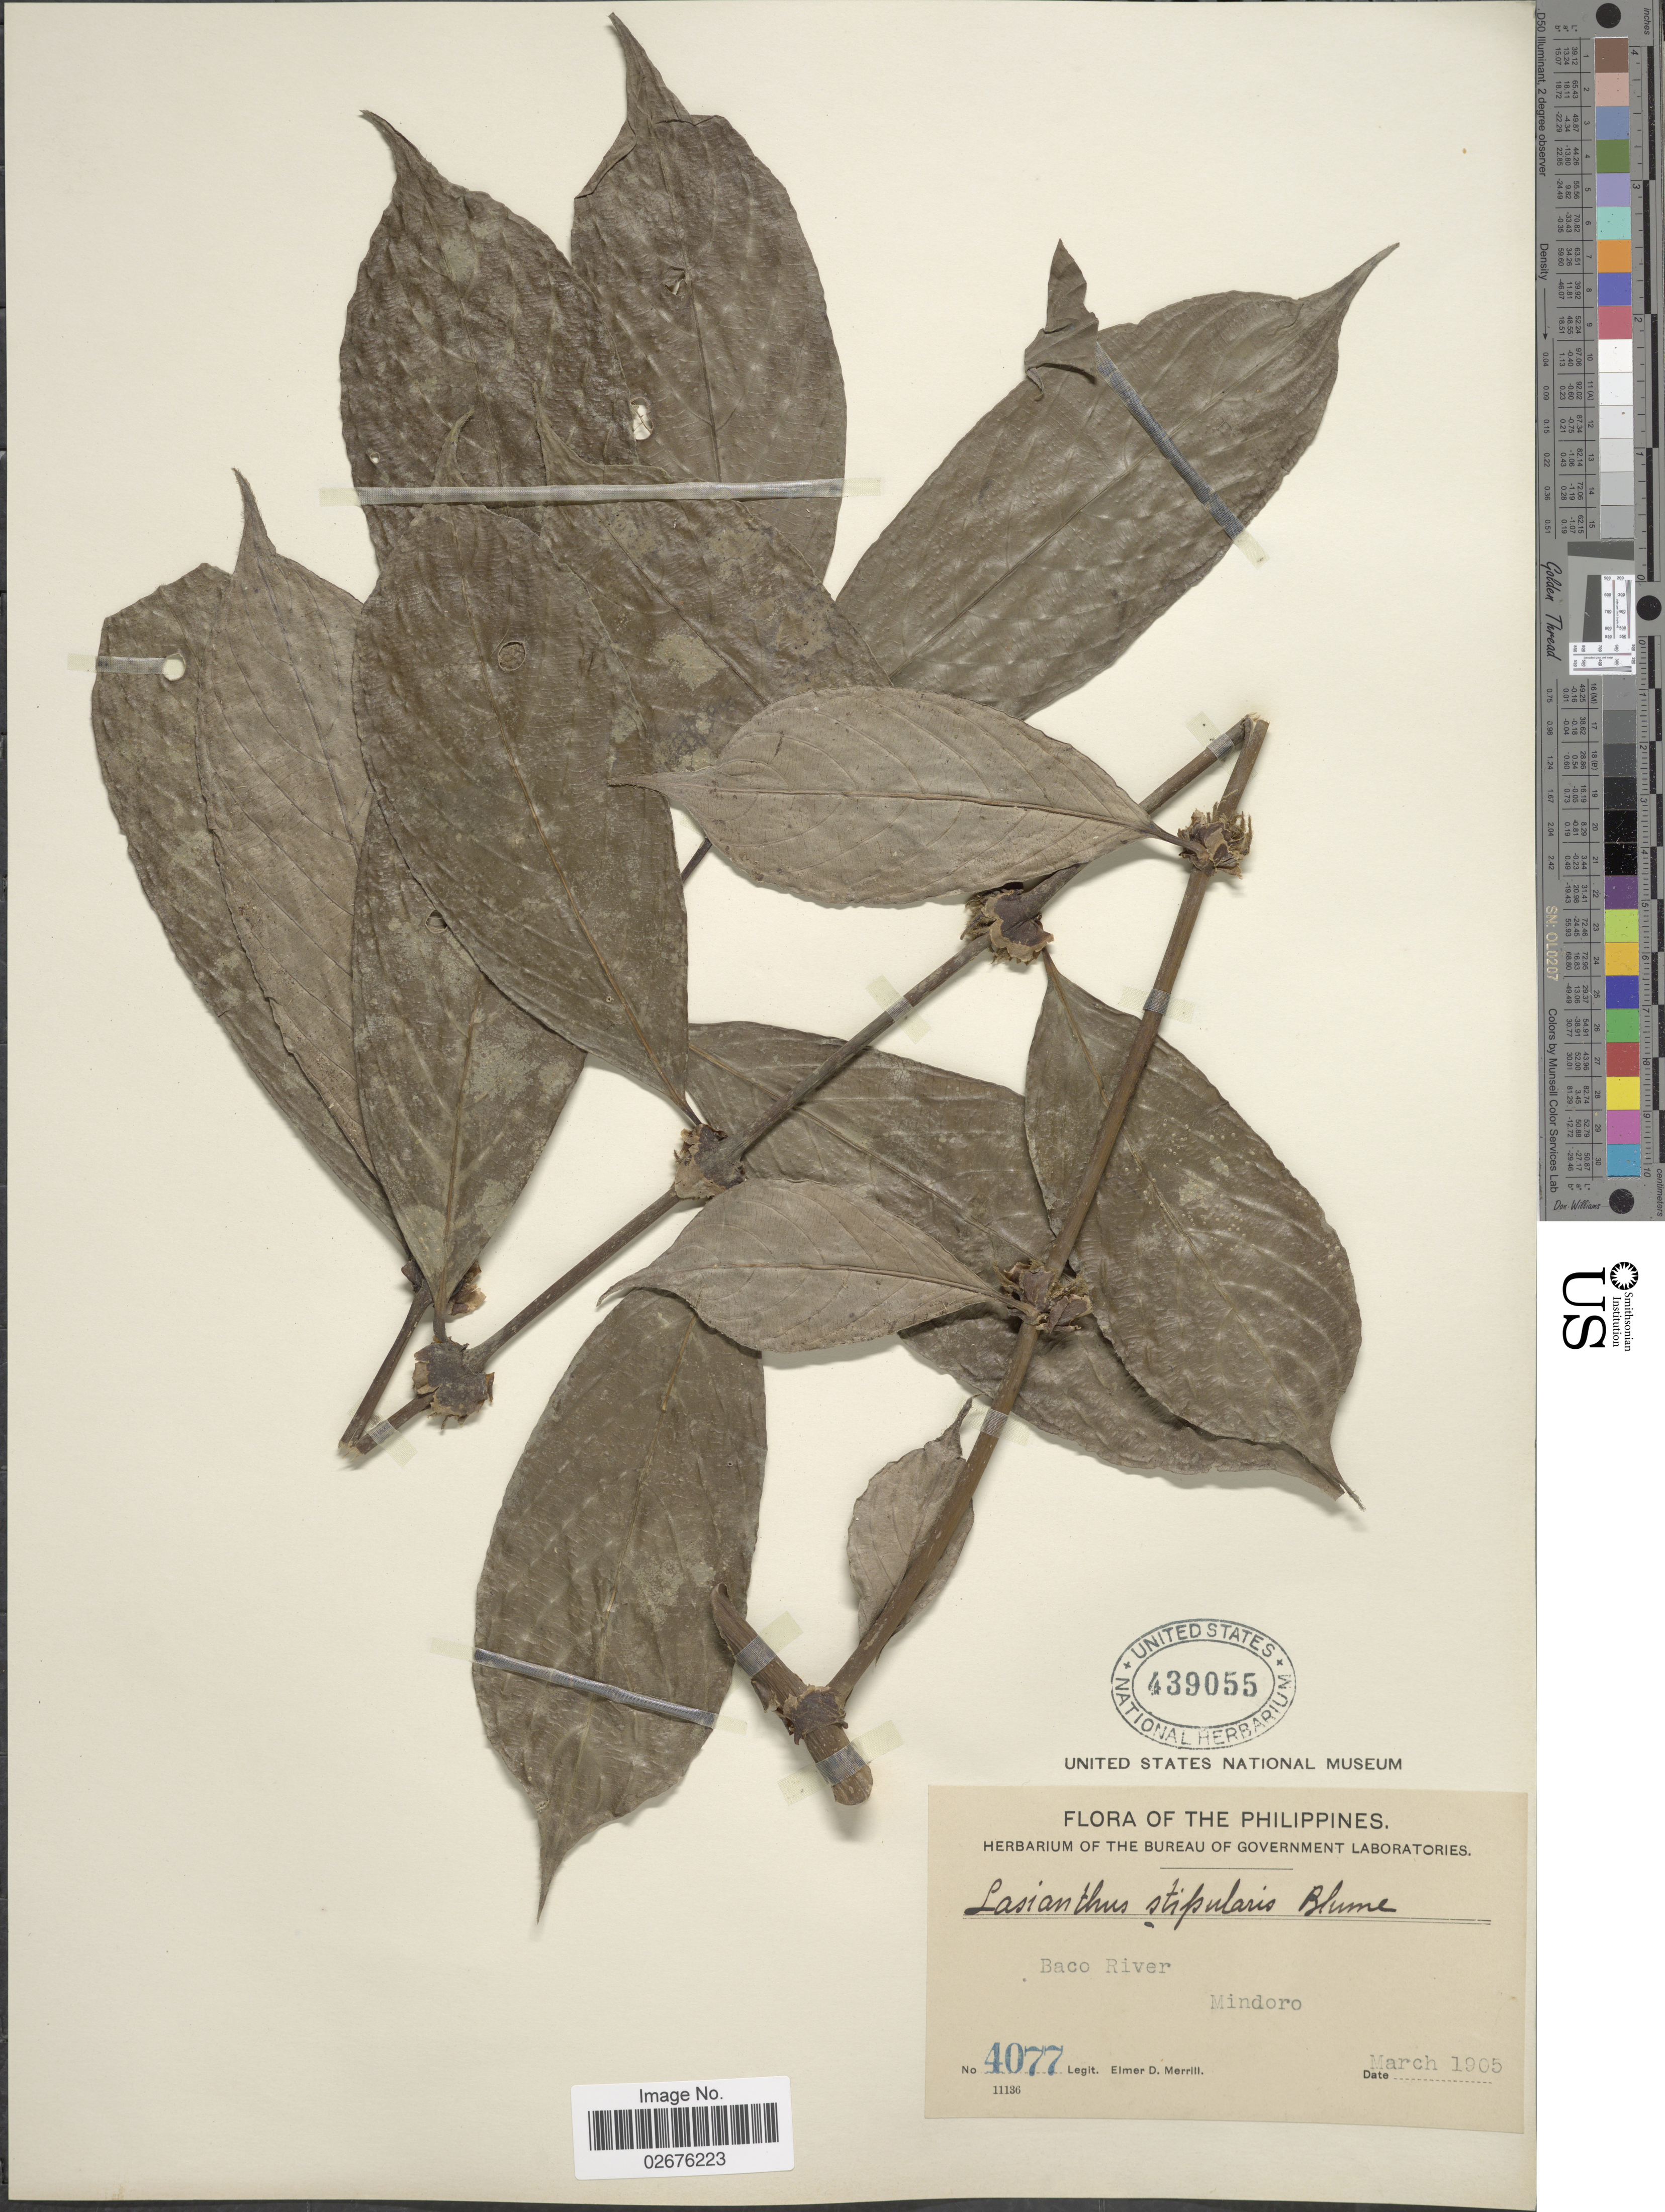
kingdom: Plantae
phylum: Tracheophyta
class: Magnoliopsida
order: Gentianales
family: Rubiaceae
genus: Lasianthus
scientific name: Lasianthus stipularis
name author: Blume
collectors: E. D. Merrill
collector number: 4077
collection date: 1905-03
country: Philippines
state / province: Mimaropa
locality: Baco River, Mindoro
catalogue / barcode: US 439055